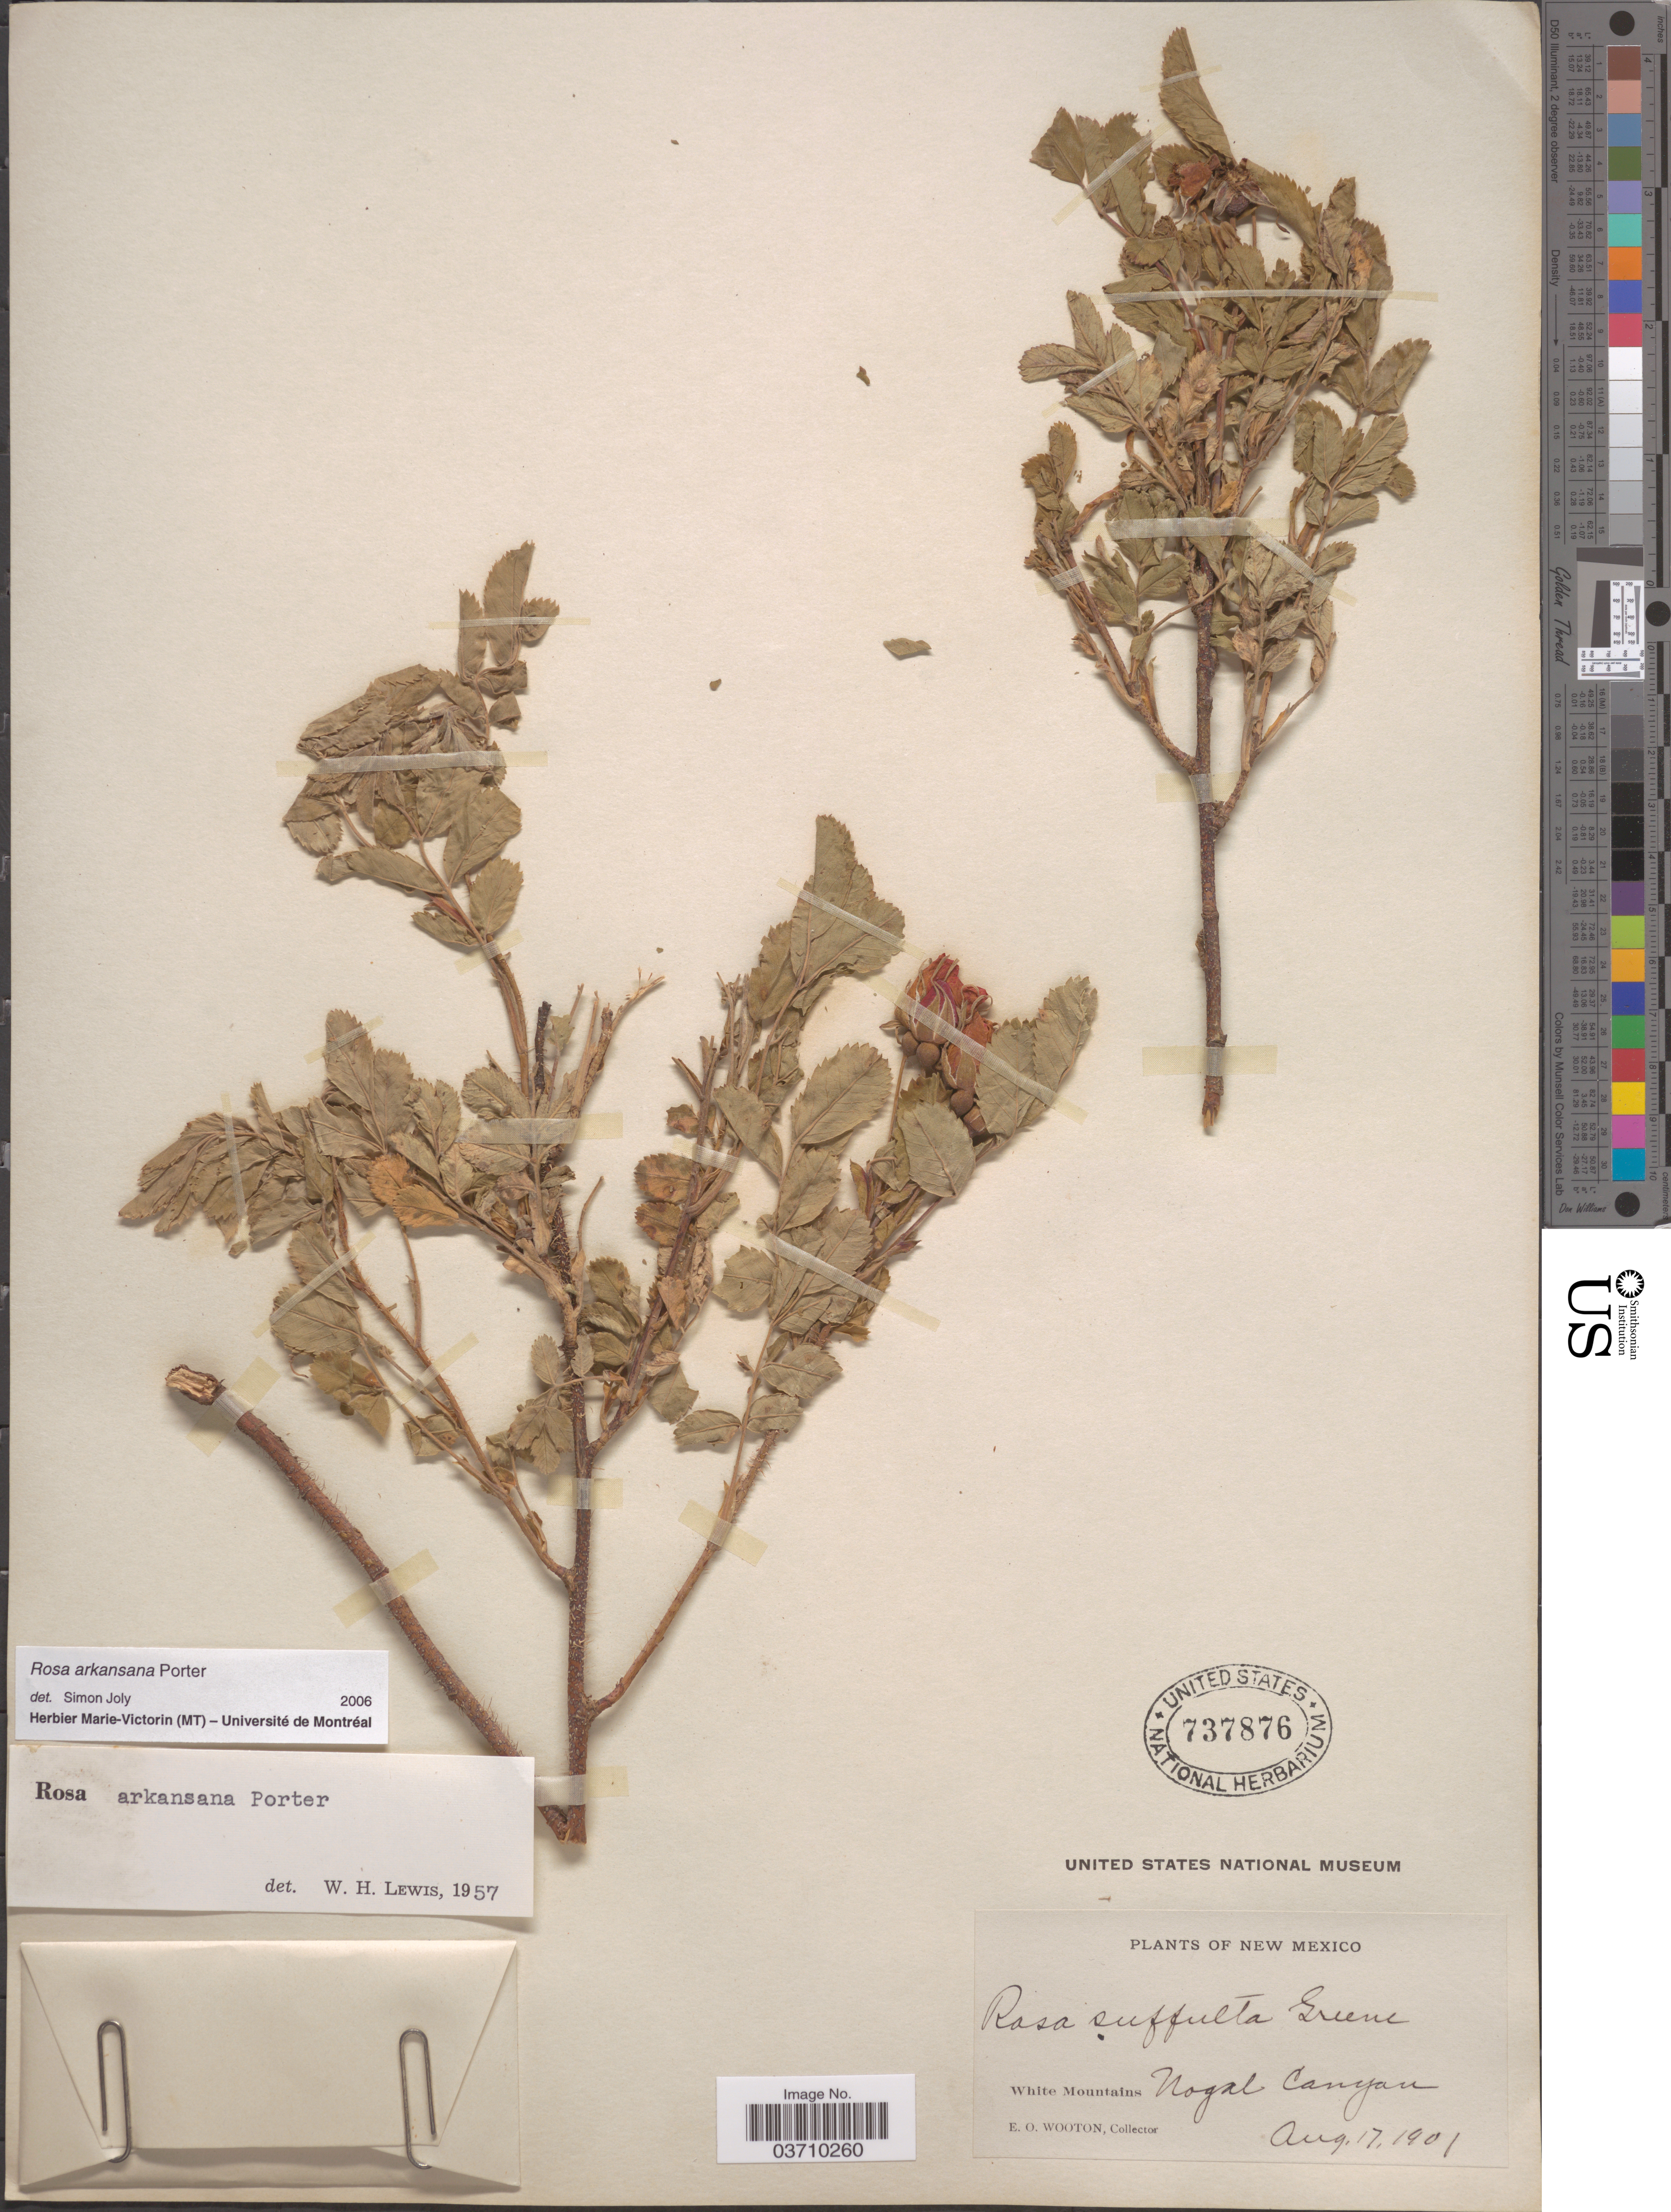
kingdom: Plantae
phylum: Tracheophyta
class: Magnoliopsida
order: Rosales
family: Rosaceae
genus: Rosa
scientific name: Rosa arkansana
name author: Porter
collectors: E. O. Wooton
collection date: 1901-08-17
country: United States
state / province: New Mexico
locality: White Mountains. Nogal Canyon.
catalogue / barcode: US 737876